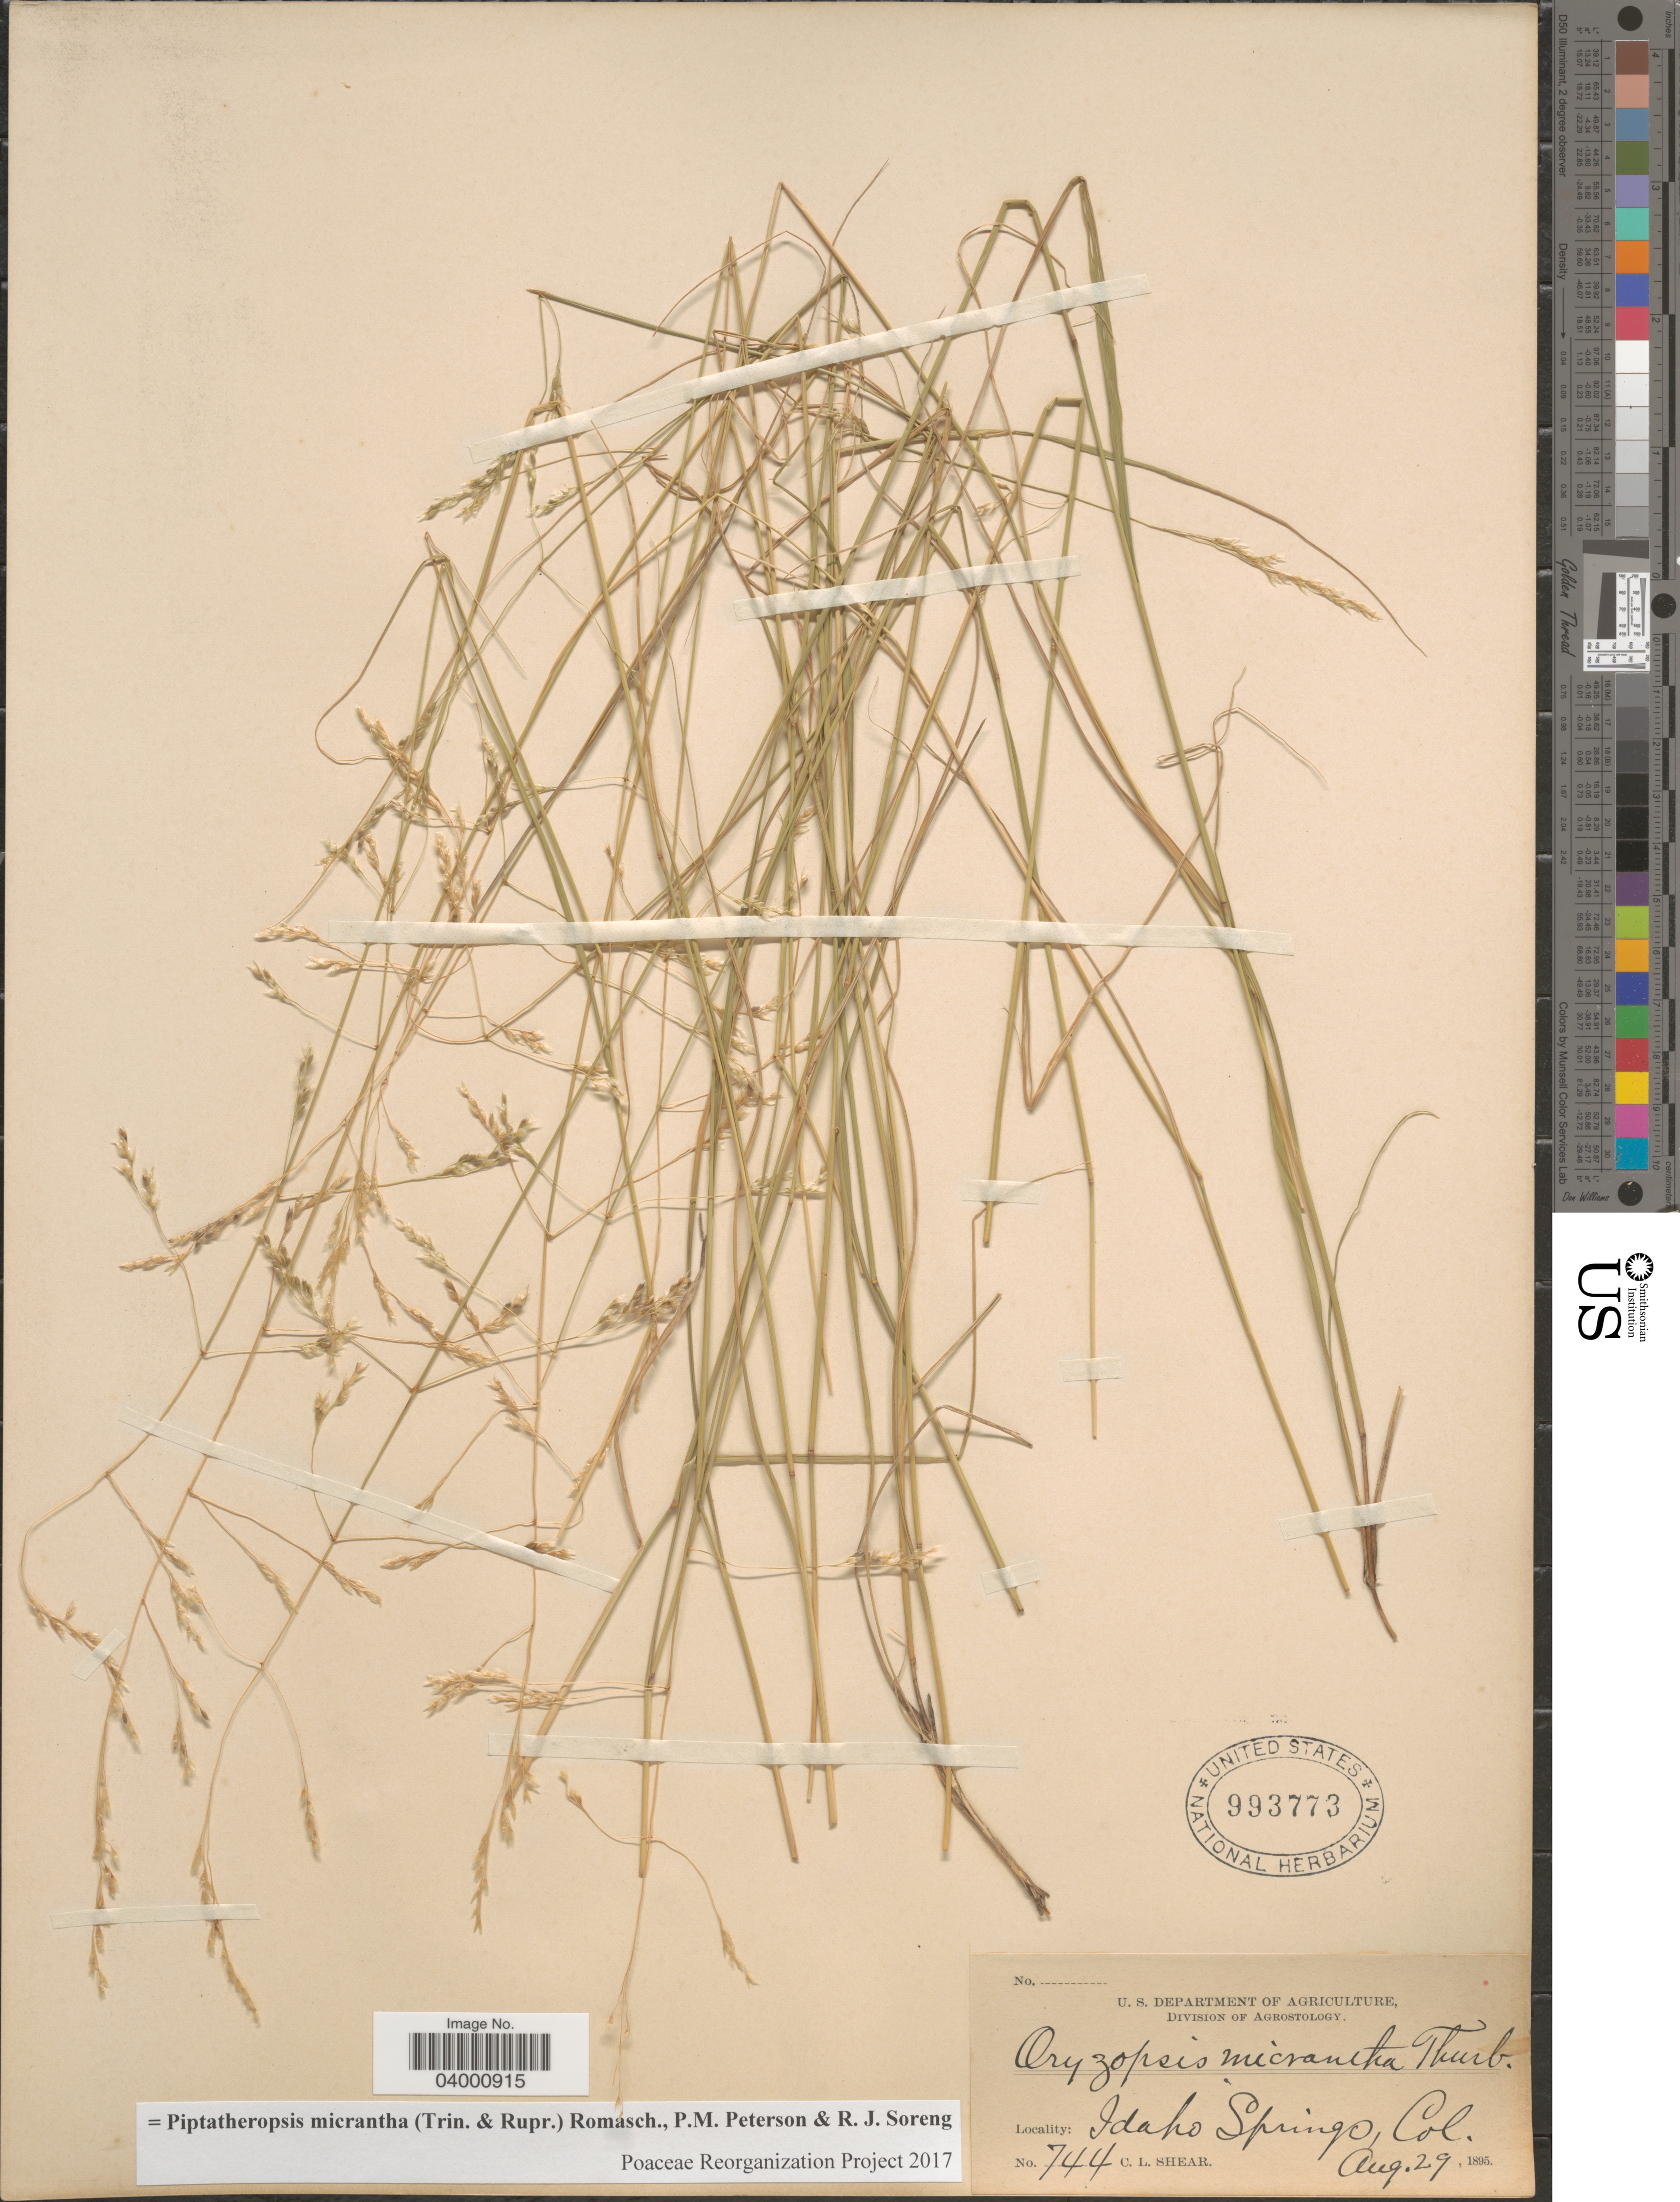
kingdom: Plantae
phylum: Tracheophyta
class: Liliopsida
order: Poales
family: Poaceae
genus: Piptatheropsis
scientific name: Piptatheropsis micrantha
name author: (Trin. & Rupr.) Romasch.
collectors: C. L. Shear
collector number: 744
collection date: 1895-08-29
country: United States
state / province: Colorado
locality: Idaho Springs.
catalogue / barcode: US 993773